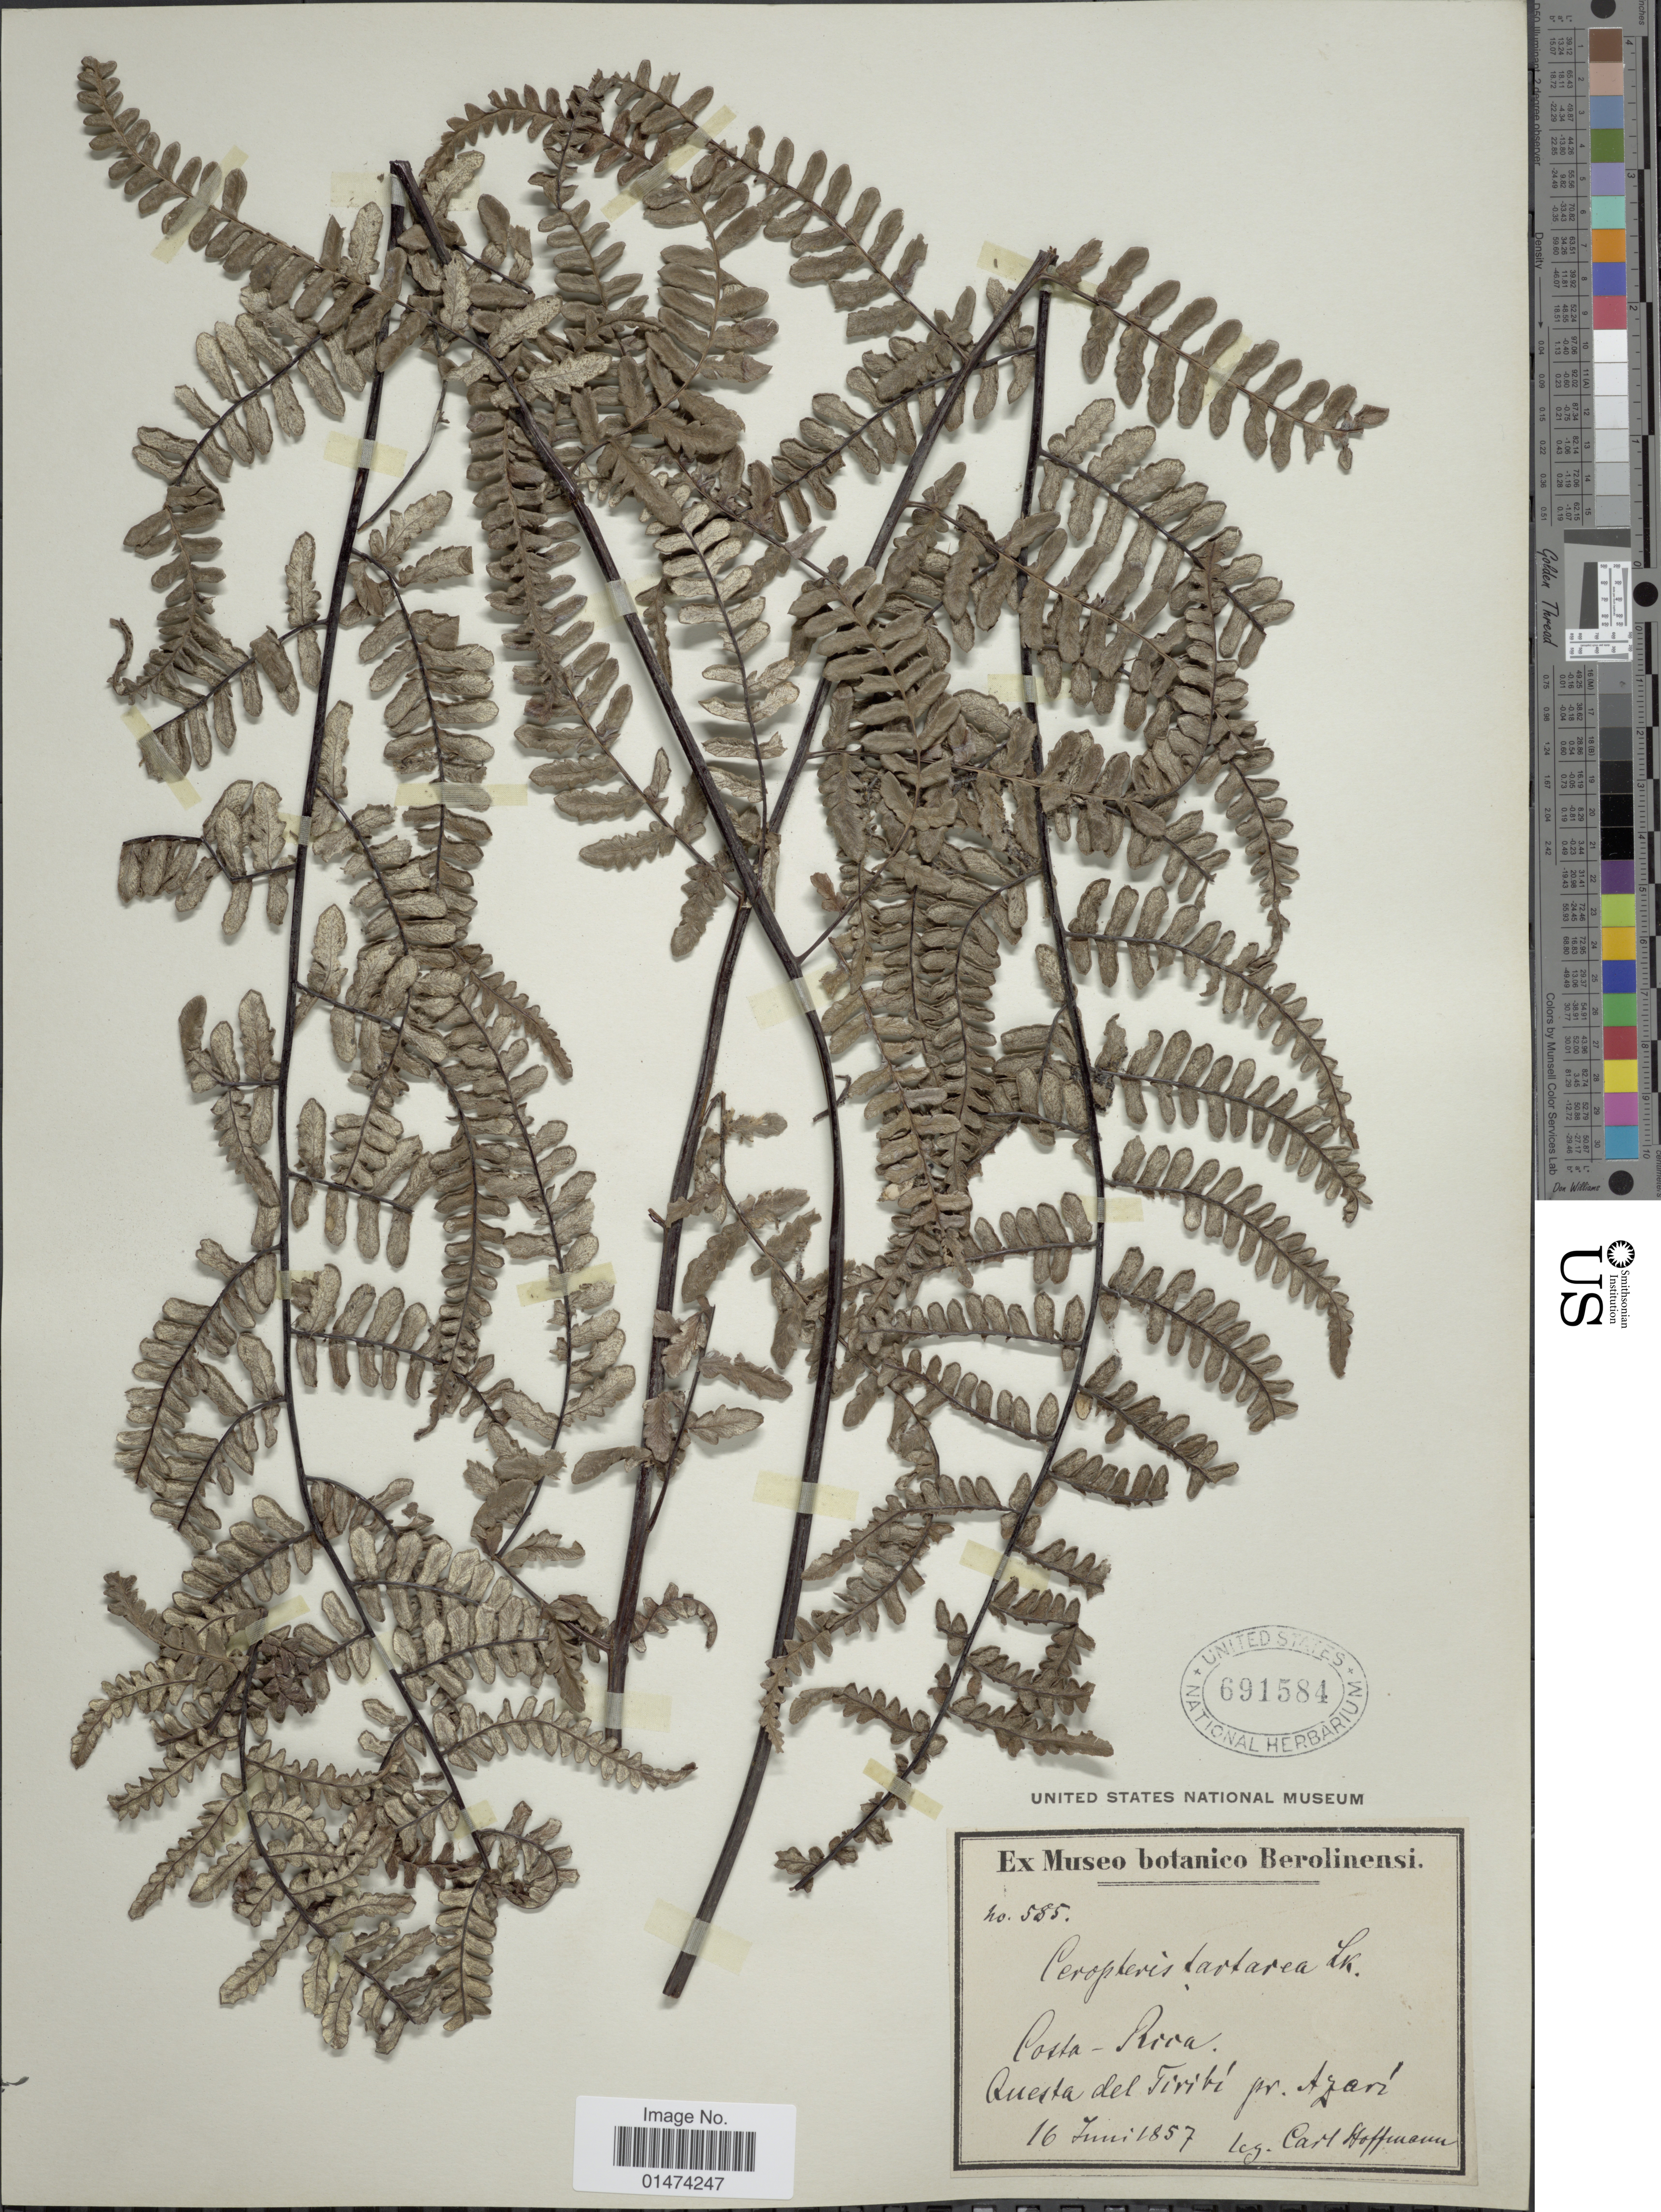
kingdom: Plantae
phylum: Tracheophyta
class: Polypodiopsida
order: Polypodiales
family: Pteridaceae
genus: Pityrogramma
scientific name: Pityrogramma tartarea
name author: (Cav.) Maxon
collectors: C. Hoffmann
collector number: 585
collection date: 1857-06-16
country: Costa Rica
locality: Querta del Tiribi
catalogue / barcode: US 691584